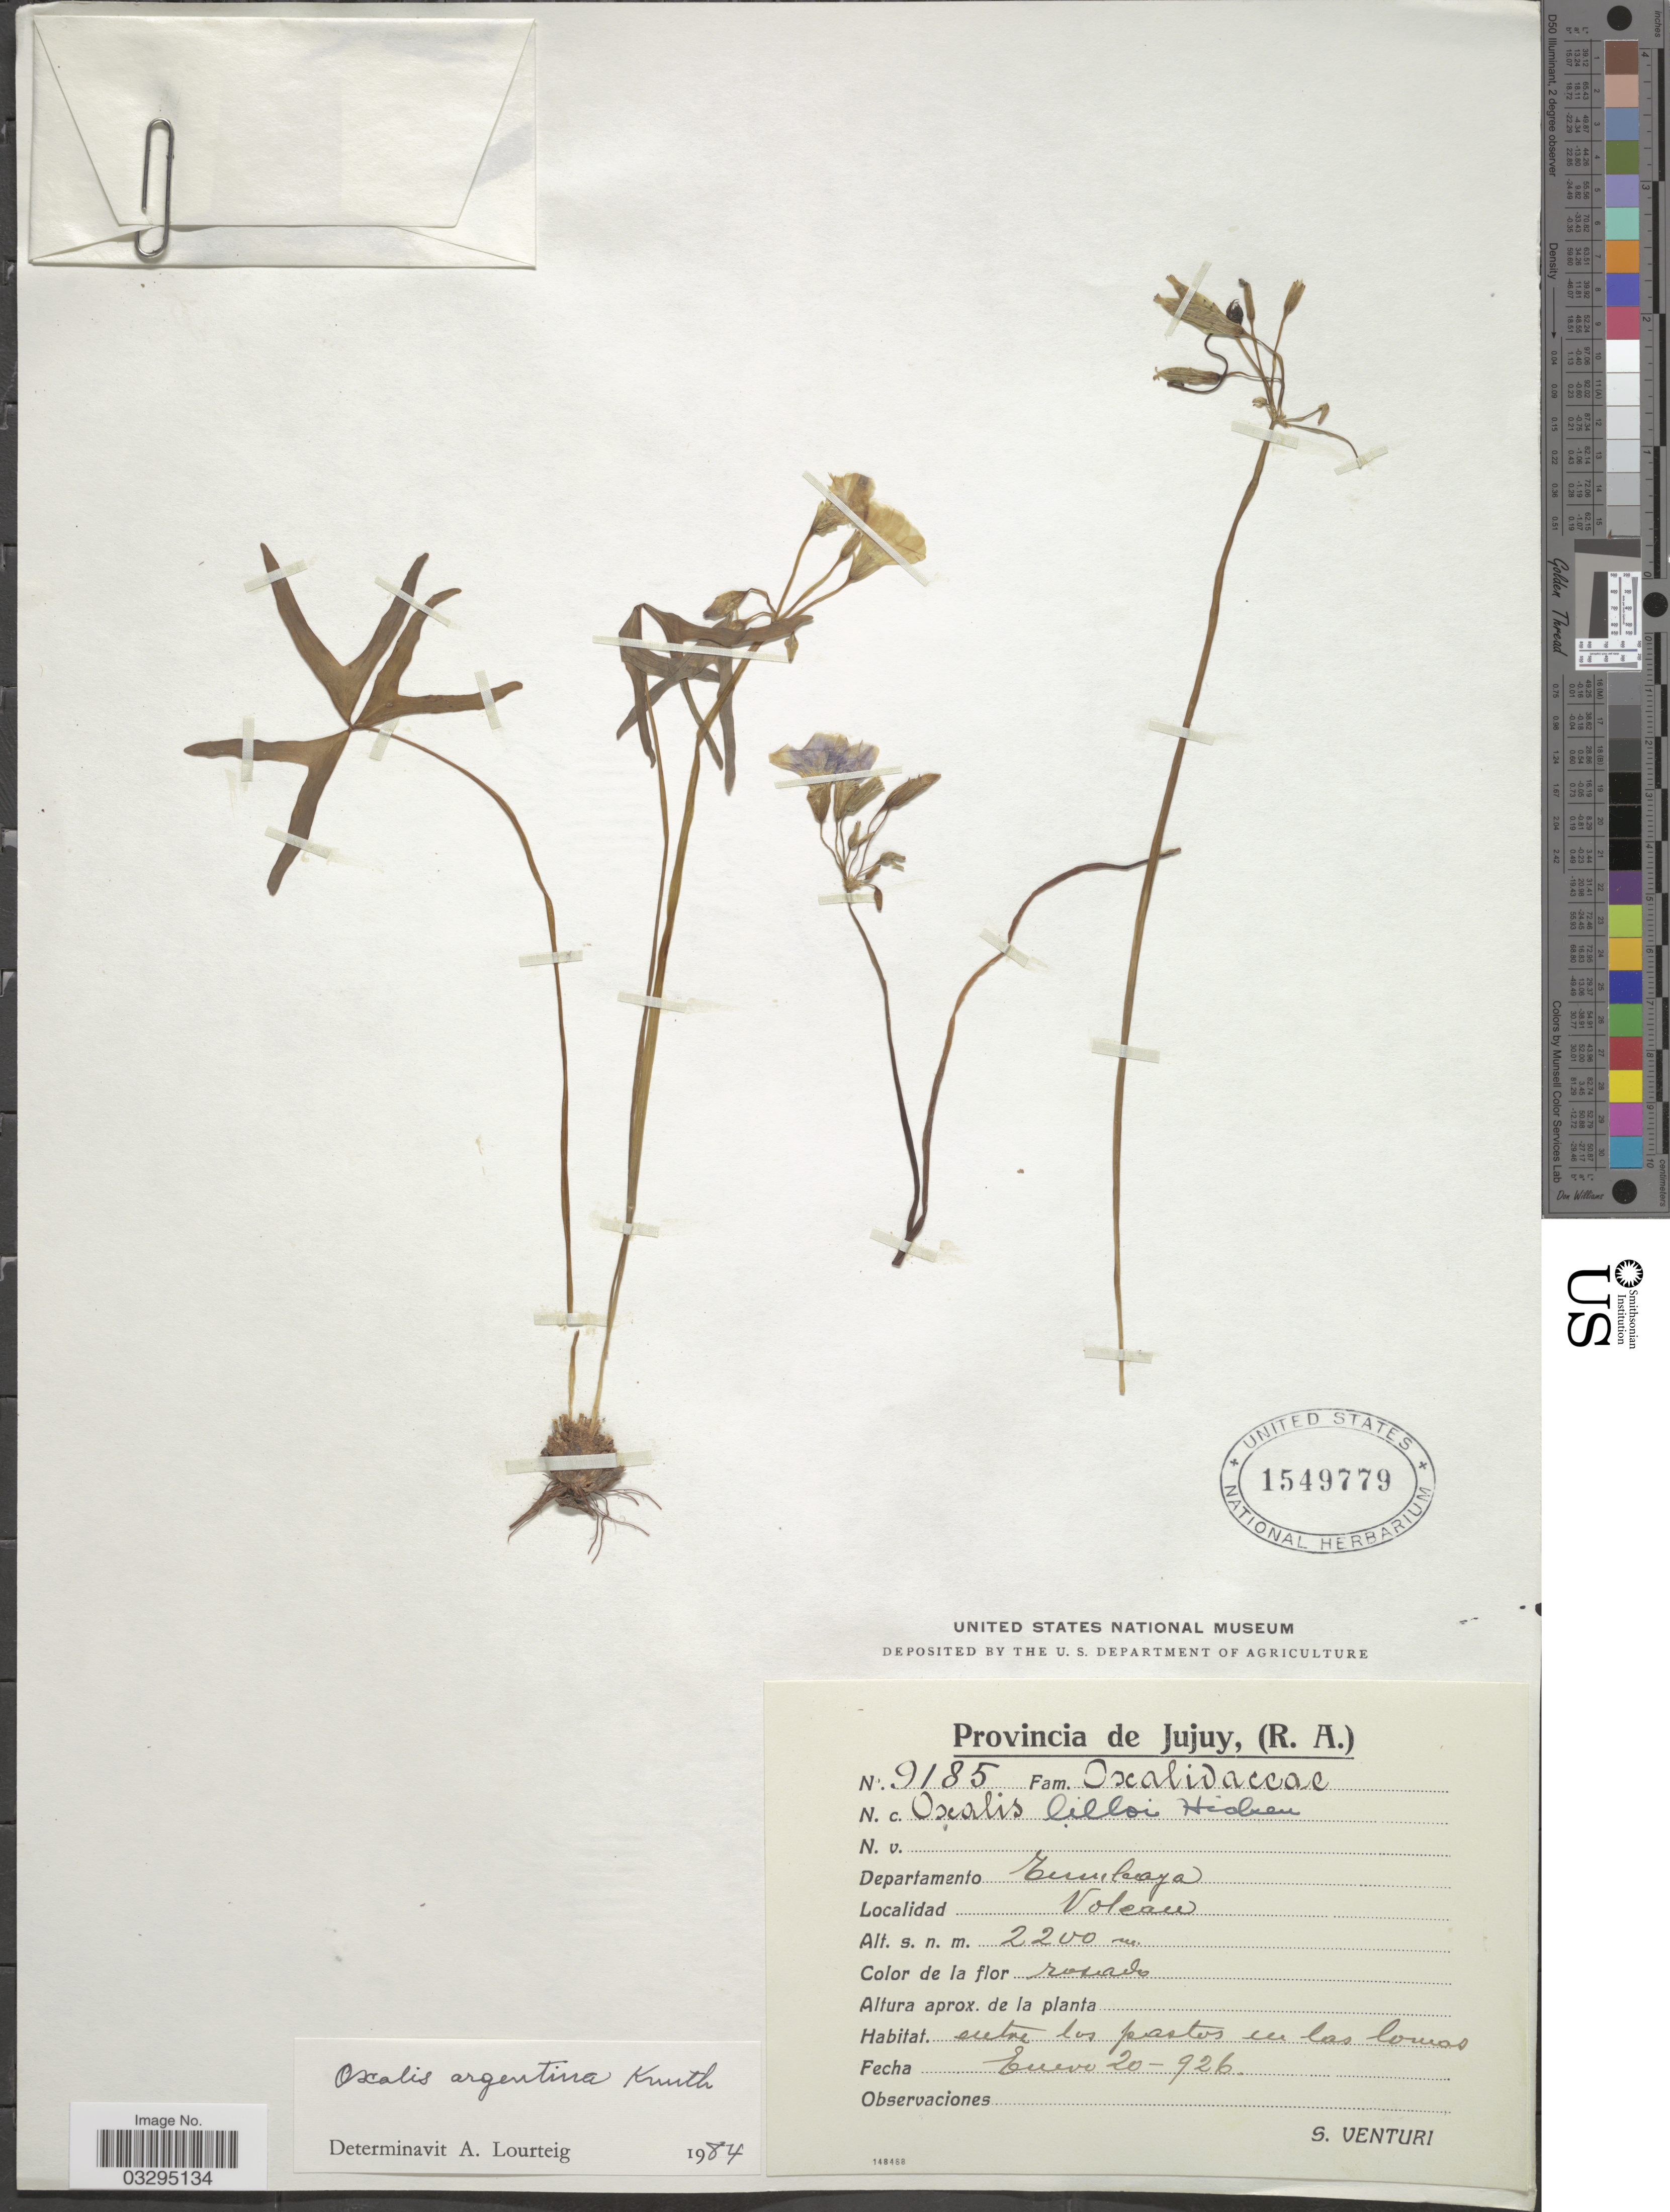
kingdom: Plantae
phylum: Tracheophyta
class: Magnoliopsida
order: Oxalidales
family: Oxalidaceae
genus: Oxalis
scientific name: Oxalis argentina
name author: R. Knuth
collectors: S. Venturi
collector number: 9185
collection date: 1926-01-20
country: Argentina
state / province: Jujuy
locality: Provincia de Jujuy, (R.A.). Departamento Tumbaya. Volcan.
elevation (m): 2200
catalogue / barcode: US 1549779